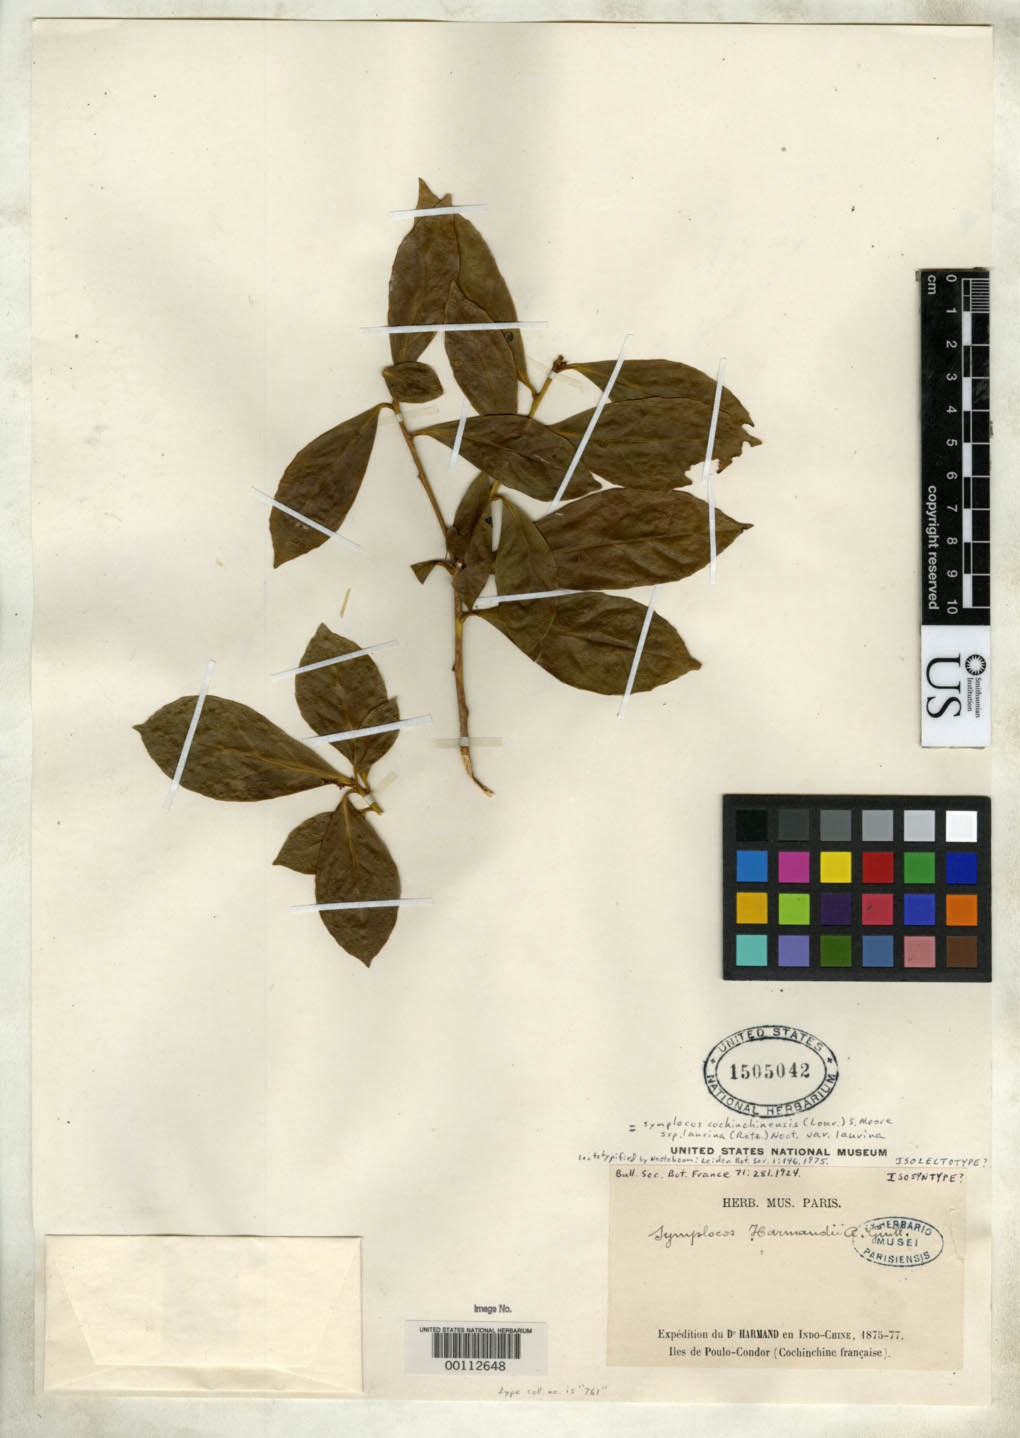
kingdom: Plantae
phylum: Tracheophyta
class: Magnoliopsida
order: Ericales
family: Symplocaceae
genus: Symplocos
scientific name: Symplocos harmandii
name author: Guillaumin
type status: Isolectotype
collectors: F. Harmand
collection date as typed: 1875 to -- --- 1877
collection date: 1875/1877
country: Vietnam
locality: Iles de Poulo-Condor. [country as Indochina]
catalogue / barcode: US 1505042